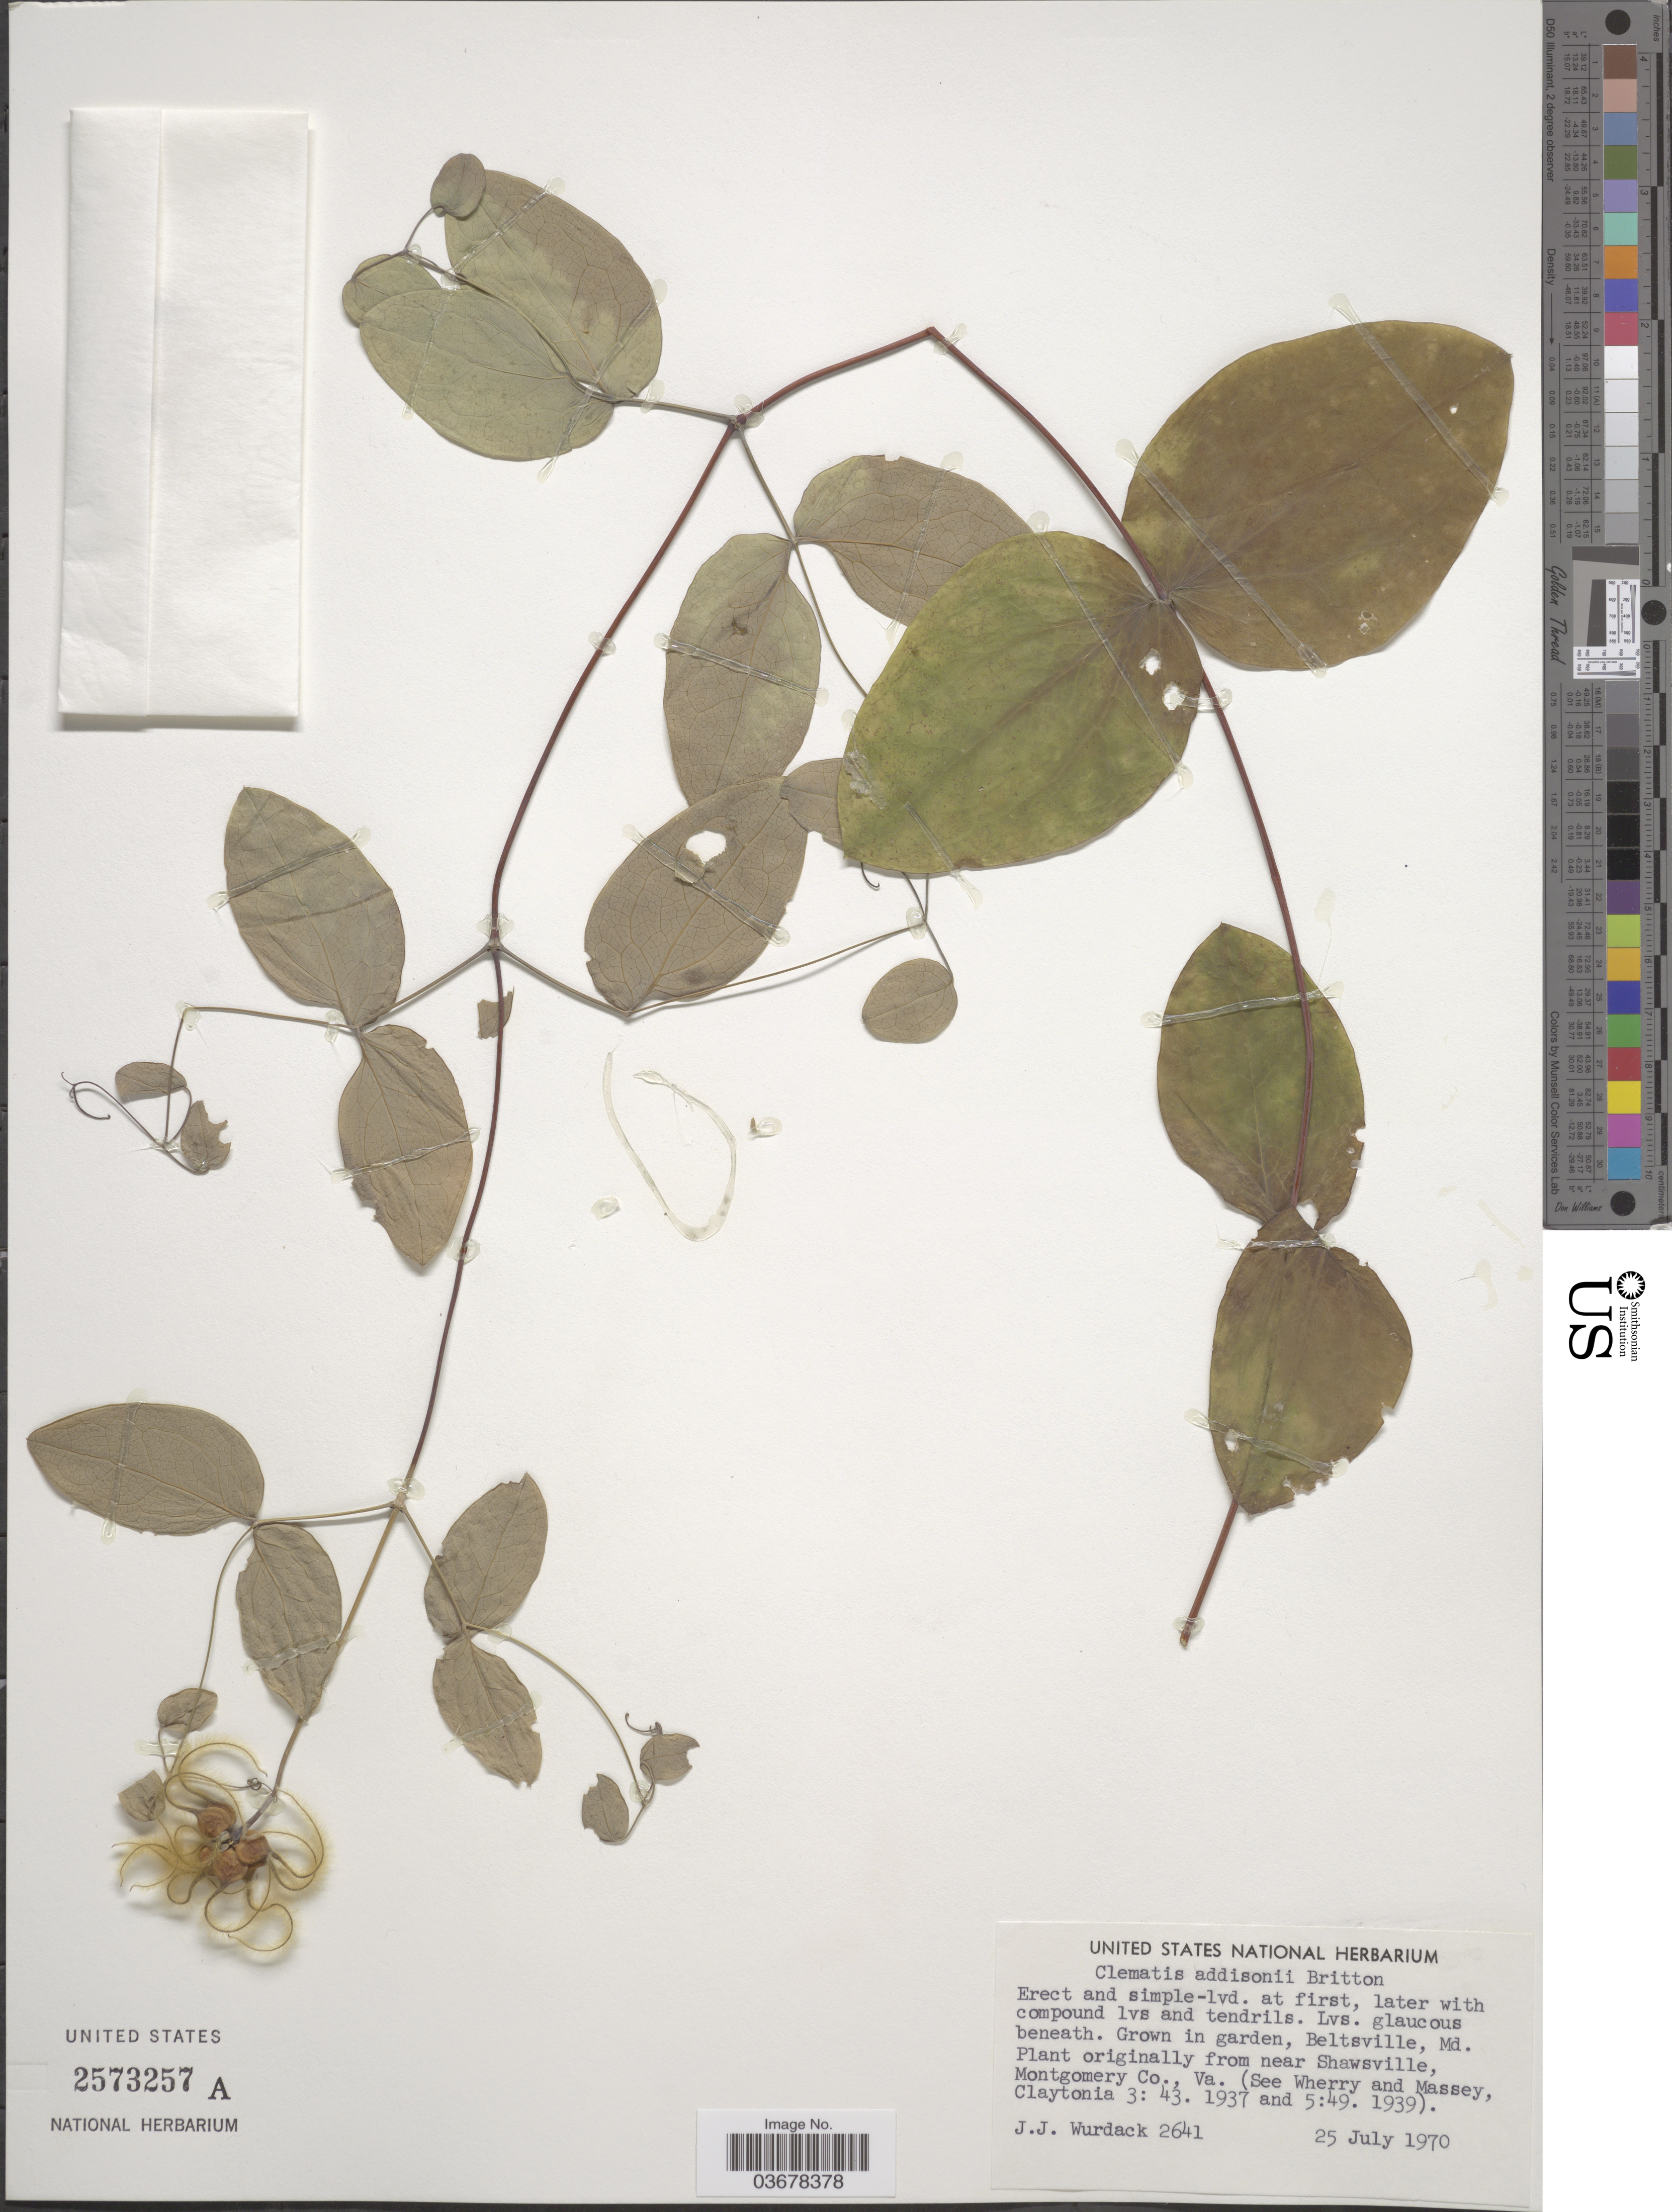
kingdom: Plantae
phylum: Tracheophyta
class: Magnoliopsida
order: Ranunculales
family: Ranunculaceae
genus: Clematis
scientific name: Clematis viorna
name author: L.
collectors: J. J. Wurdack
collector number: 2641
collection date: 1970-07-25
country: United States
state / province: Maryland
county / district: Prince George's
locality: Grown in garden, Beltsville.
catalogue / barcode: US 2573257A